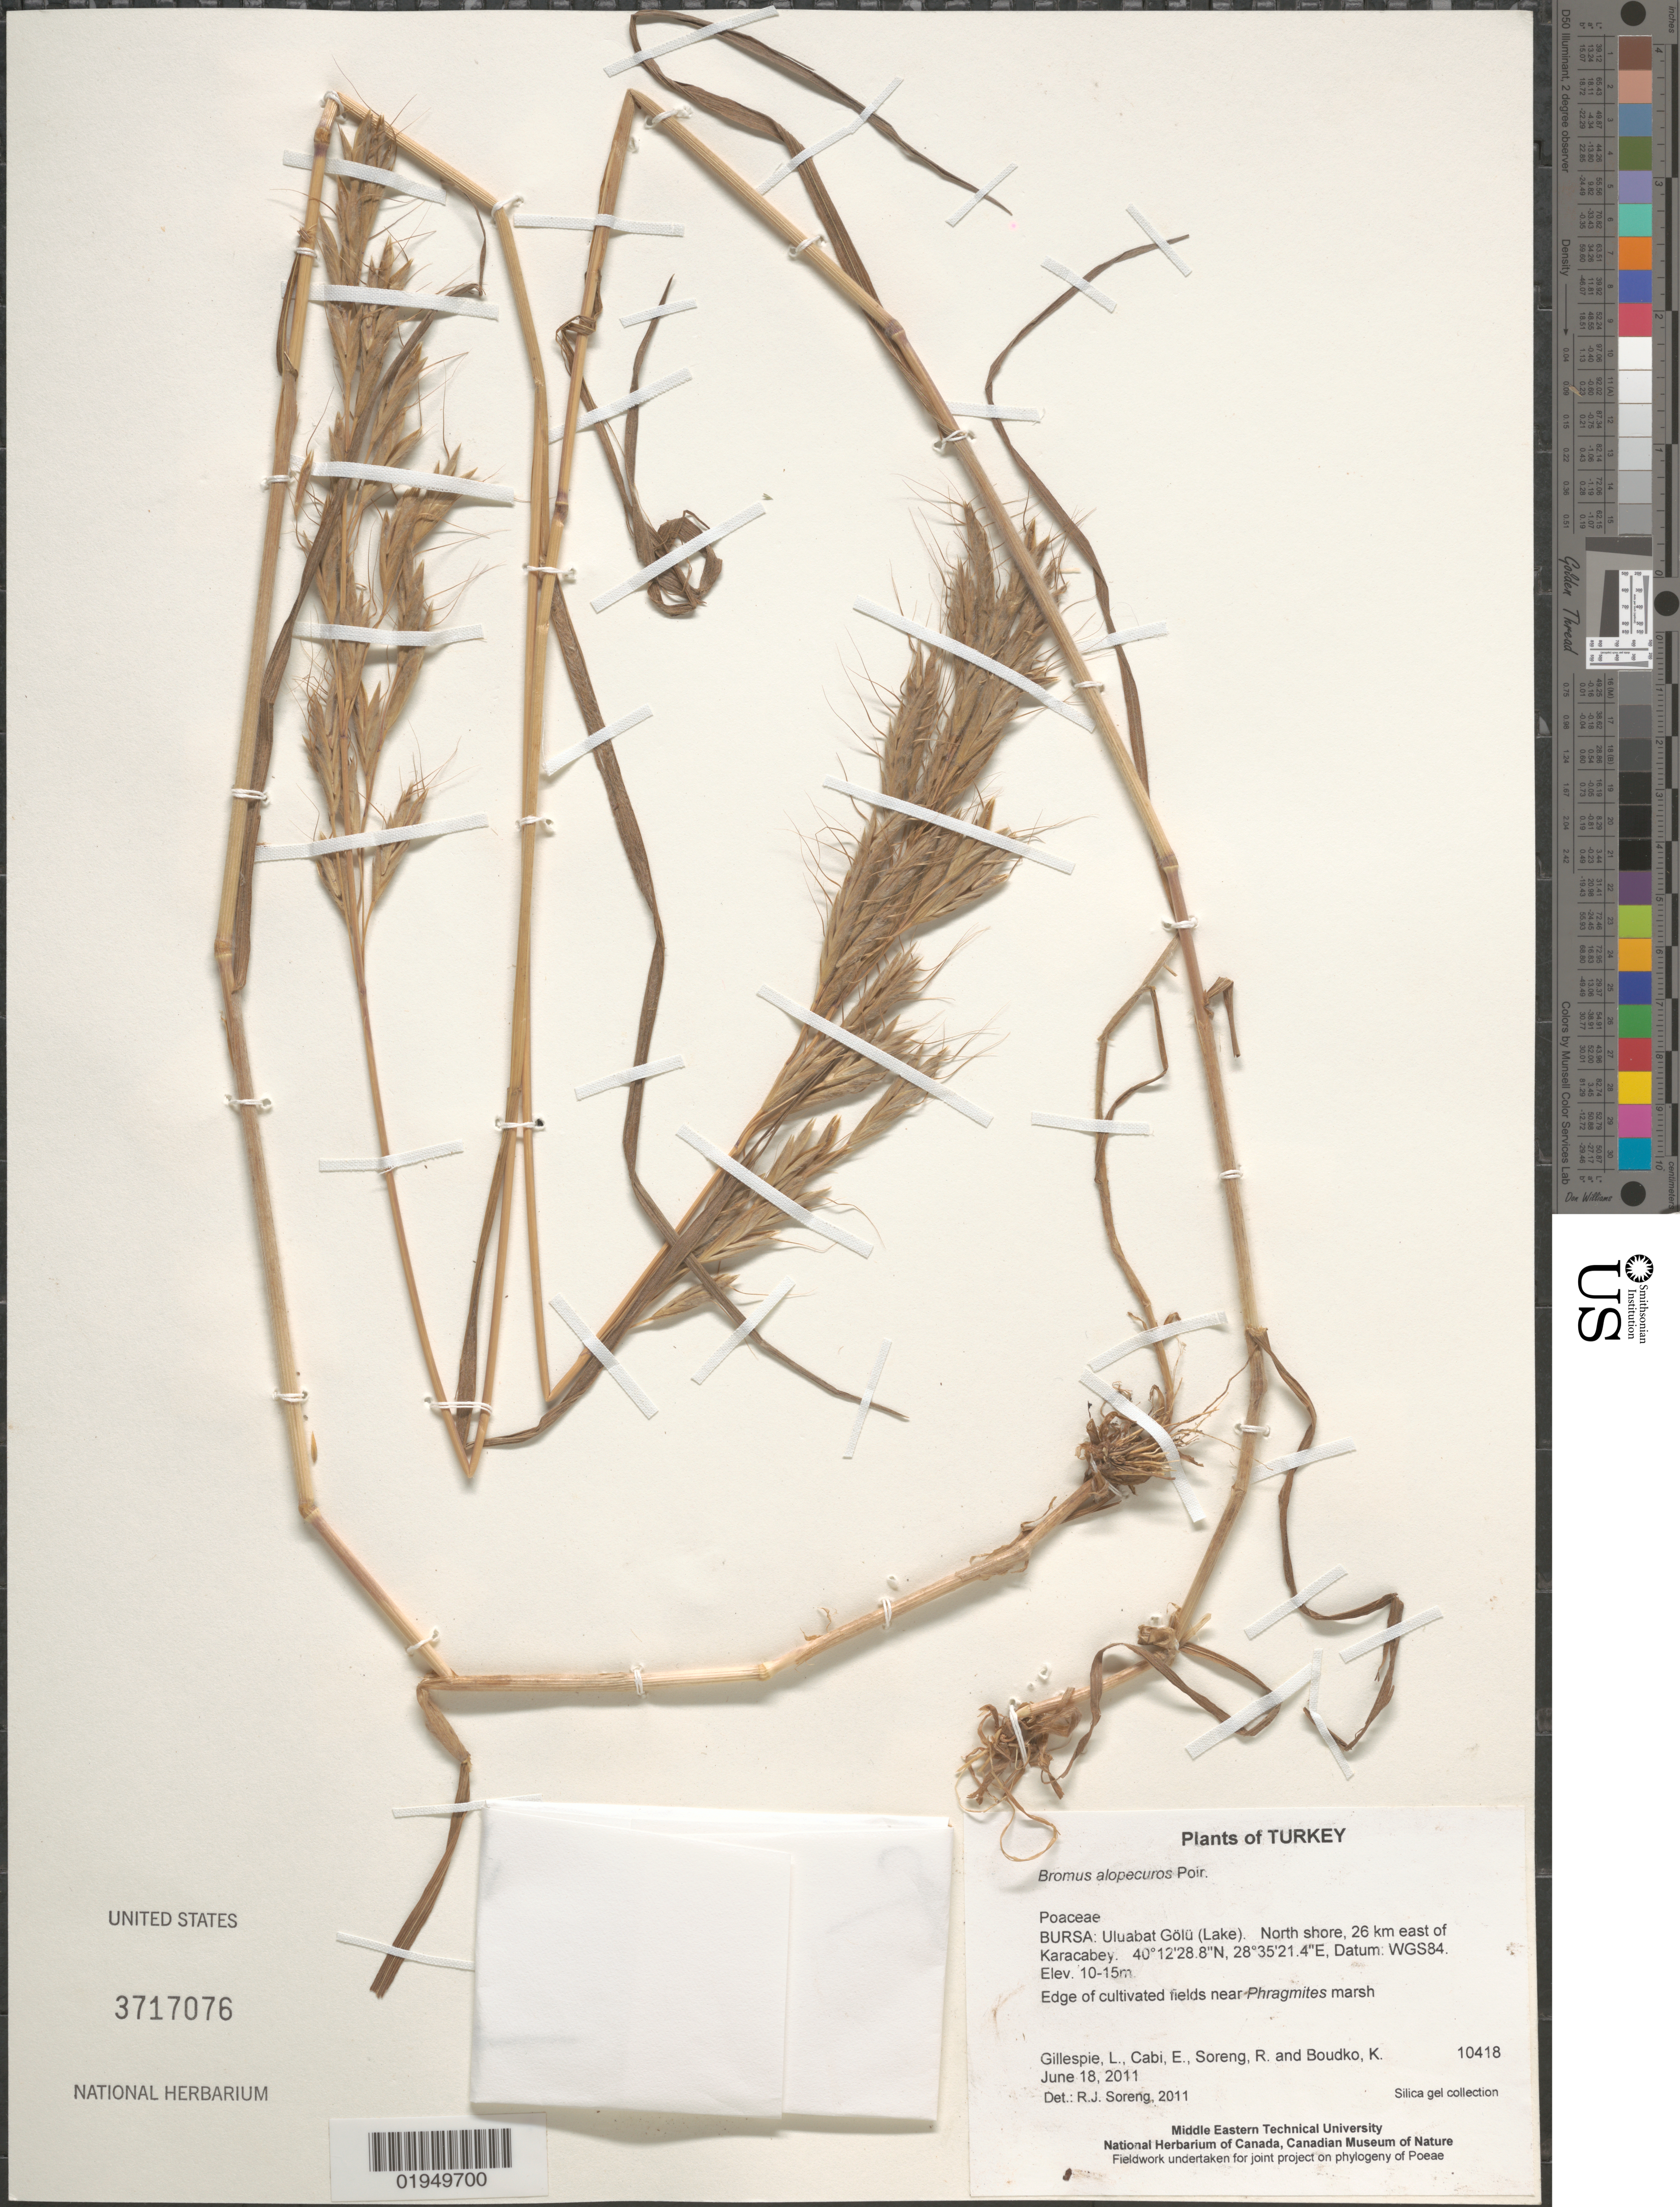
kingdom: Plantae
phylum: Tracheophyta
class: Liliopsida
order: Poales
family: Poaceae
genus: Bromus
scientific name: Bromus alopecuros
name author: Poir.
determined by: Soreng, Robert J., Research Associate (BOT), Smithsonian Institution - National Museum of Natural History (UNITED STATES)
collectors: L. J. Gillespie, E. Cabi, R. J. Soreng & K. Boudko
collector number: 10418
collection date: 2011-06-18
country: Turkey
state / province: Bursa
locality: Uluabat Gölü (Lake). North shore, 26 km east of Karacabey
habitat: Edge of cultivated fields near Phragmites marsh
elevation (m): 10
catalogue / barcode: US 3717076